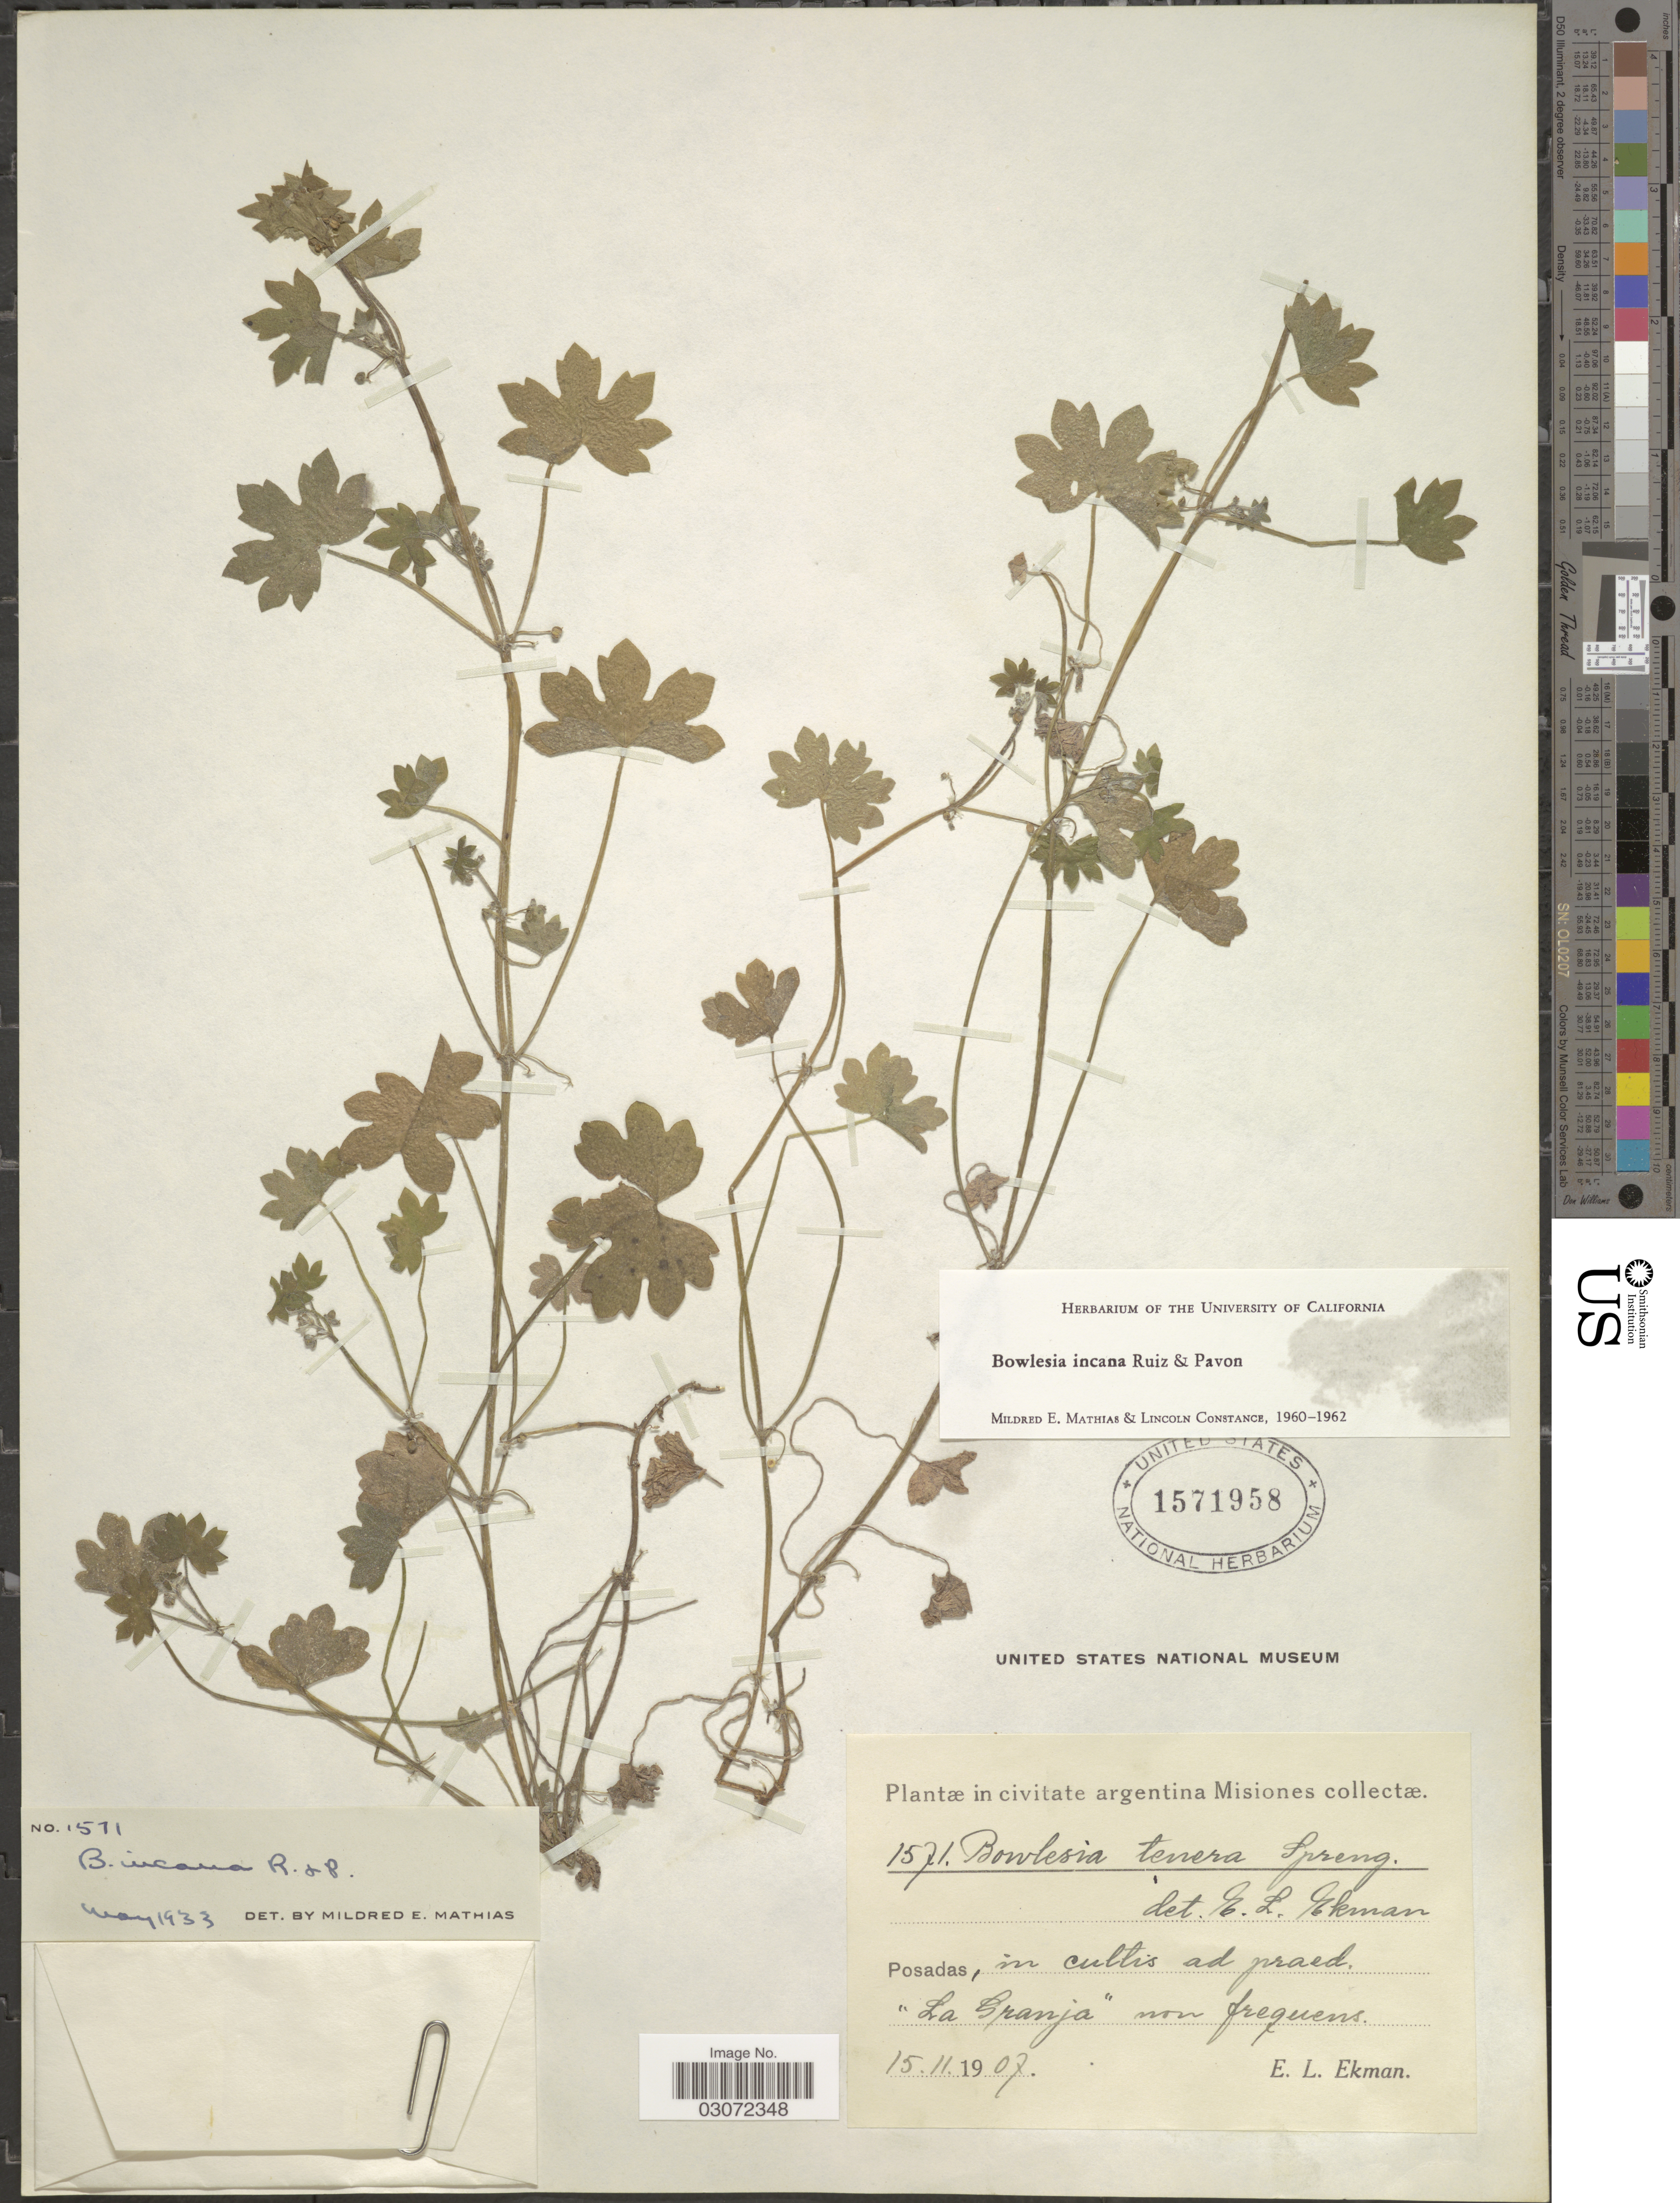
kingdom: Plantae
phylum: Tracheophyta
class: Magnoliopsida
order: Apiales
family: Apiaceae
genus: Bowlesia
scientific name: Bowlesia incana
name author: Ruiz & Pav.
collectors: E. L. Ekman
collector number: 1571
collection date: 1907-02-15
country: Argentina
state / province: Misiones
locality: Posadas, in cultis ad praed. "La Granja".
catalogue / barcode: US 1571958